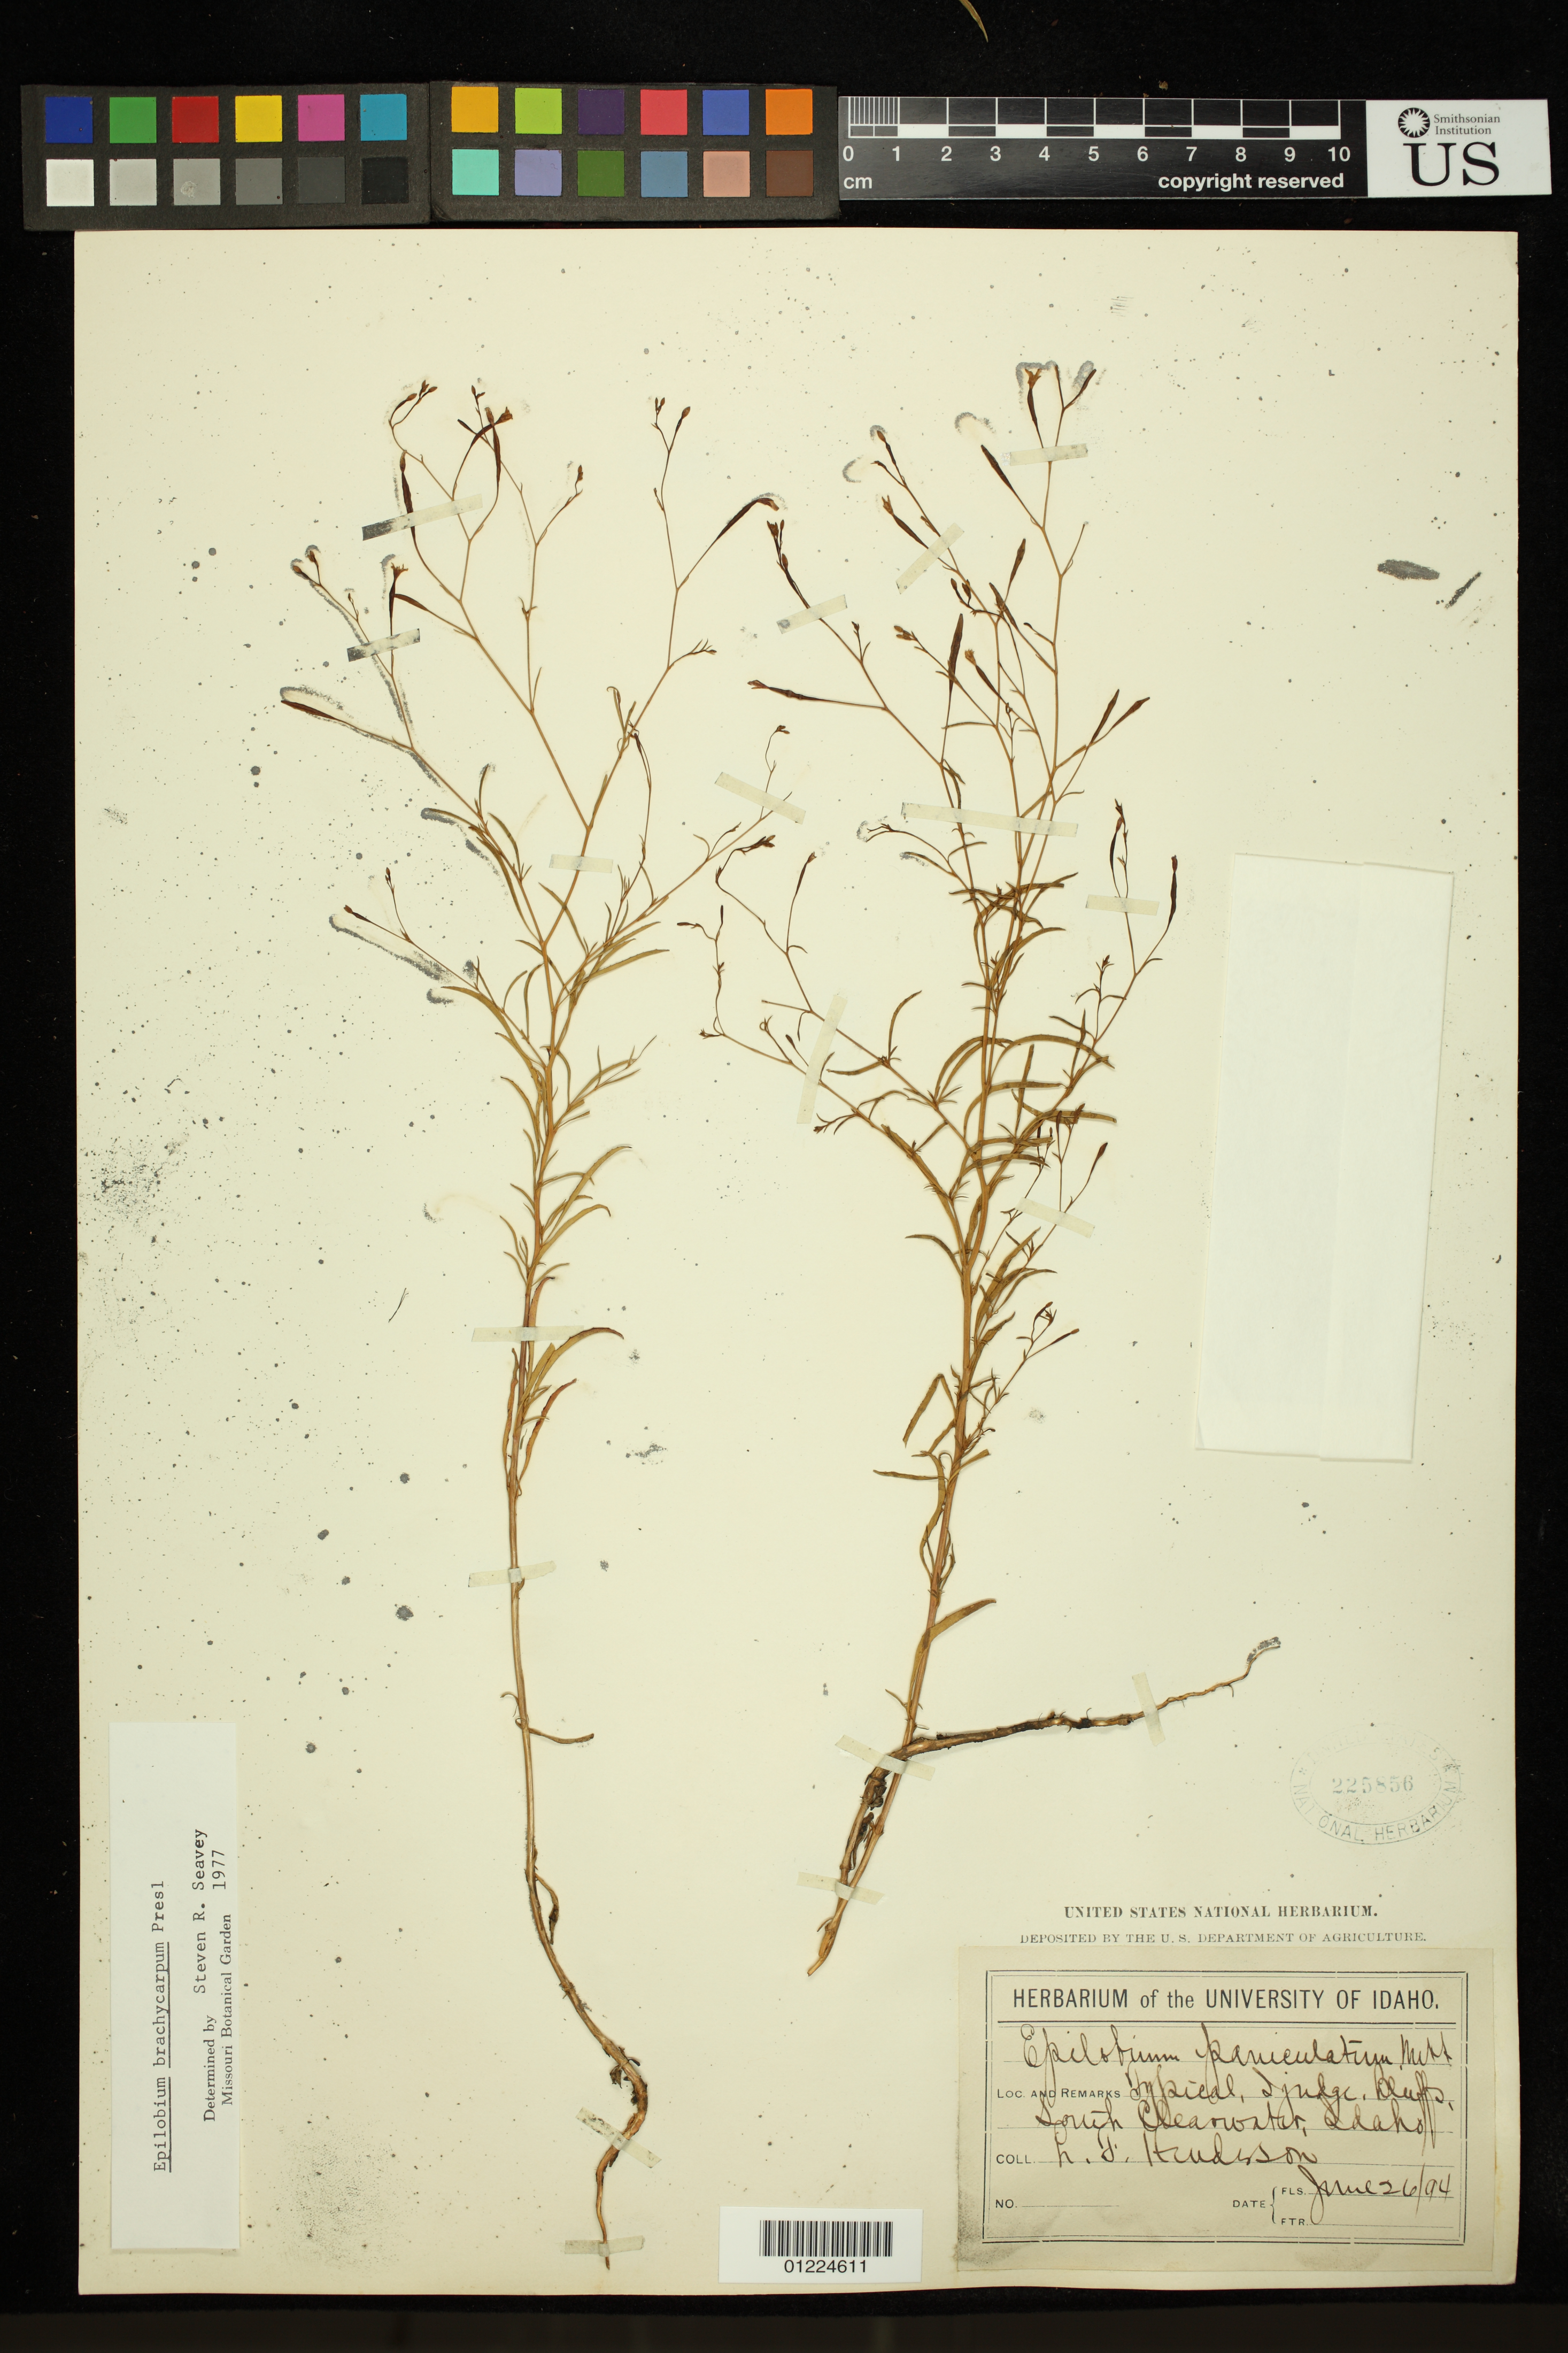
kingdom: Plantae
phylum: Tracheophyta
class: Magnoliopsida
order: Myrtales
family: Onagraceae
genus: Epilobium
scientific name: Epilobium brachycarpum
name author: C. Presl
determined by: Seavey, S. R.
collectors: L. F. Henderson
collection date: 1894-06-26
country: United States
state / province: Idaho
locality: South Clearwater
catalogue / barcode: US 225856